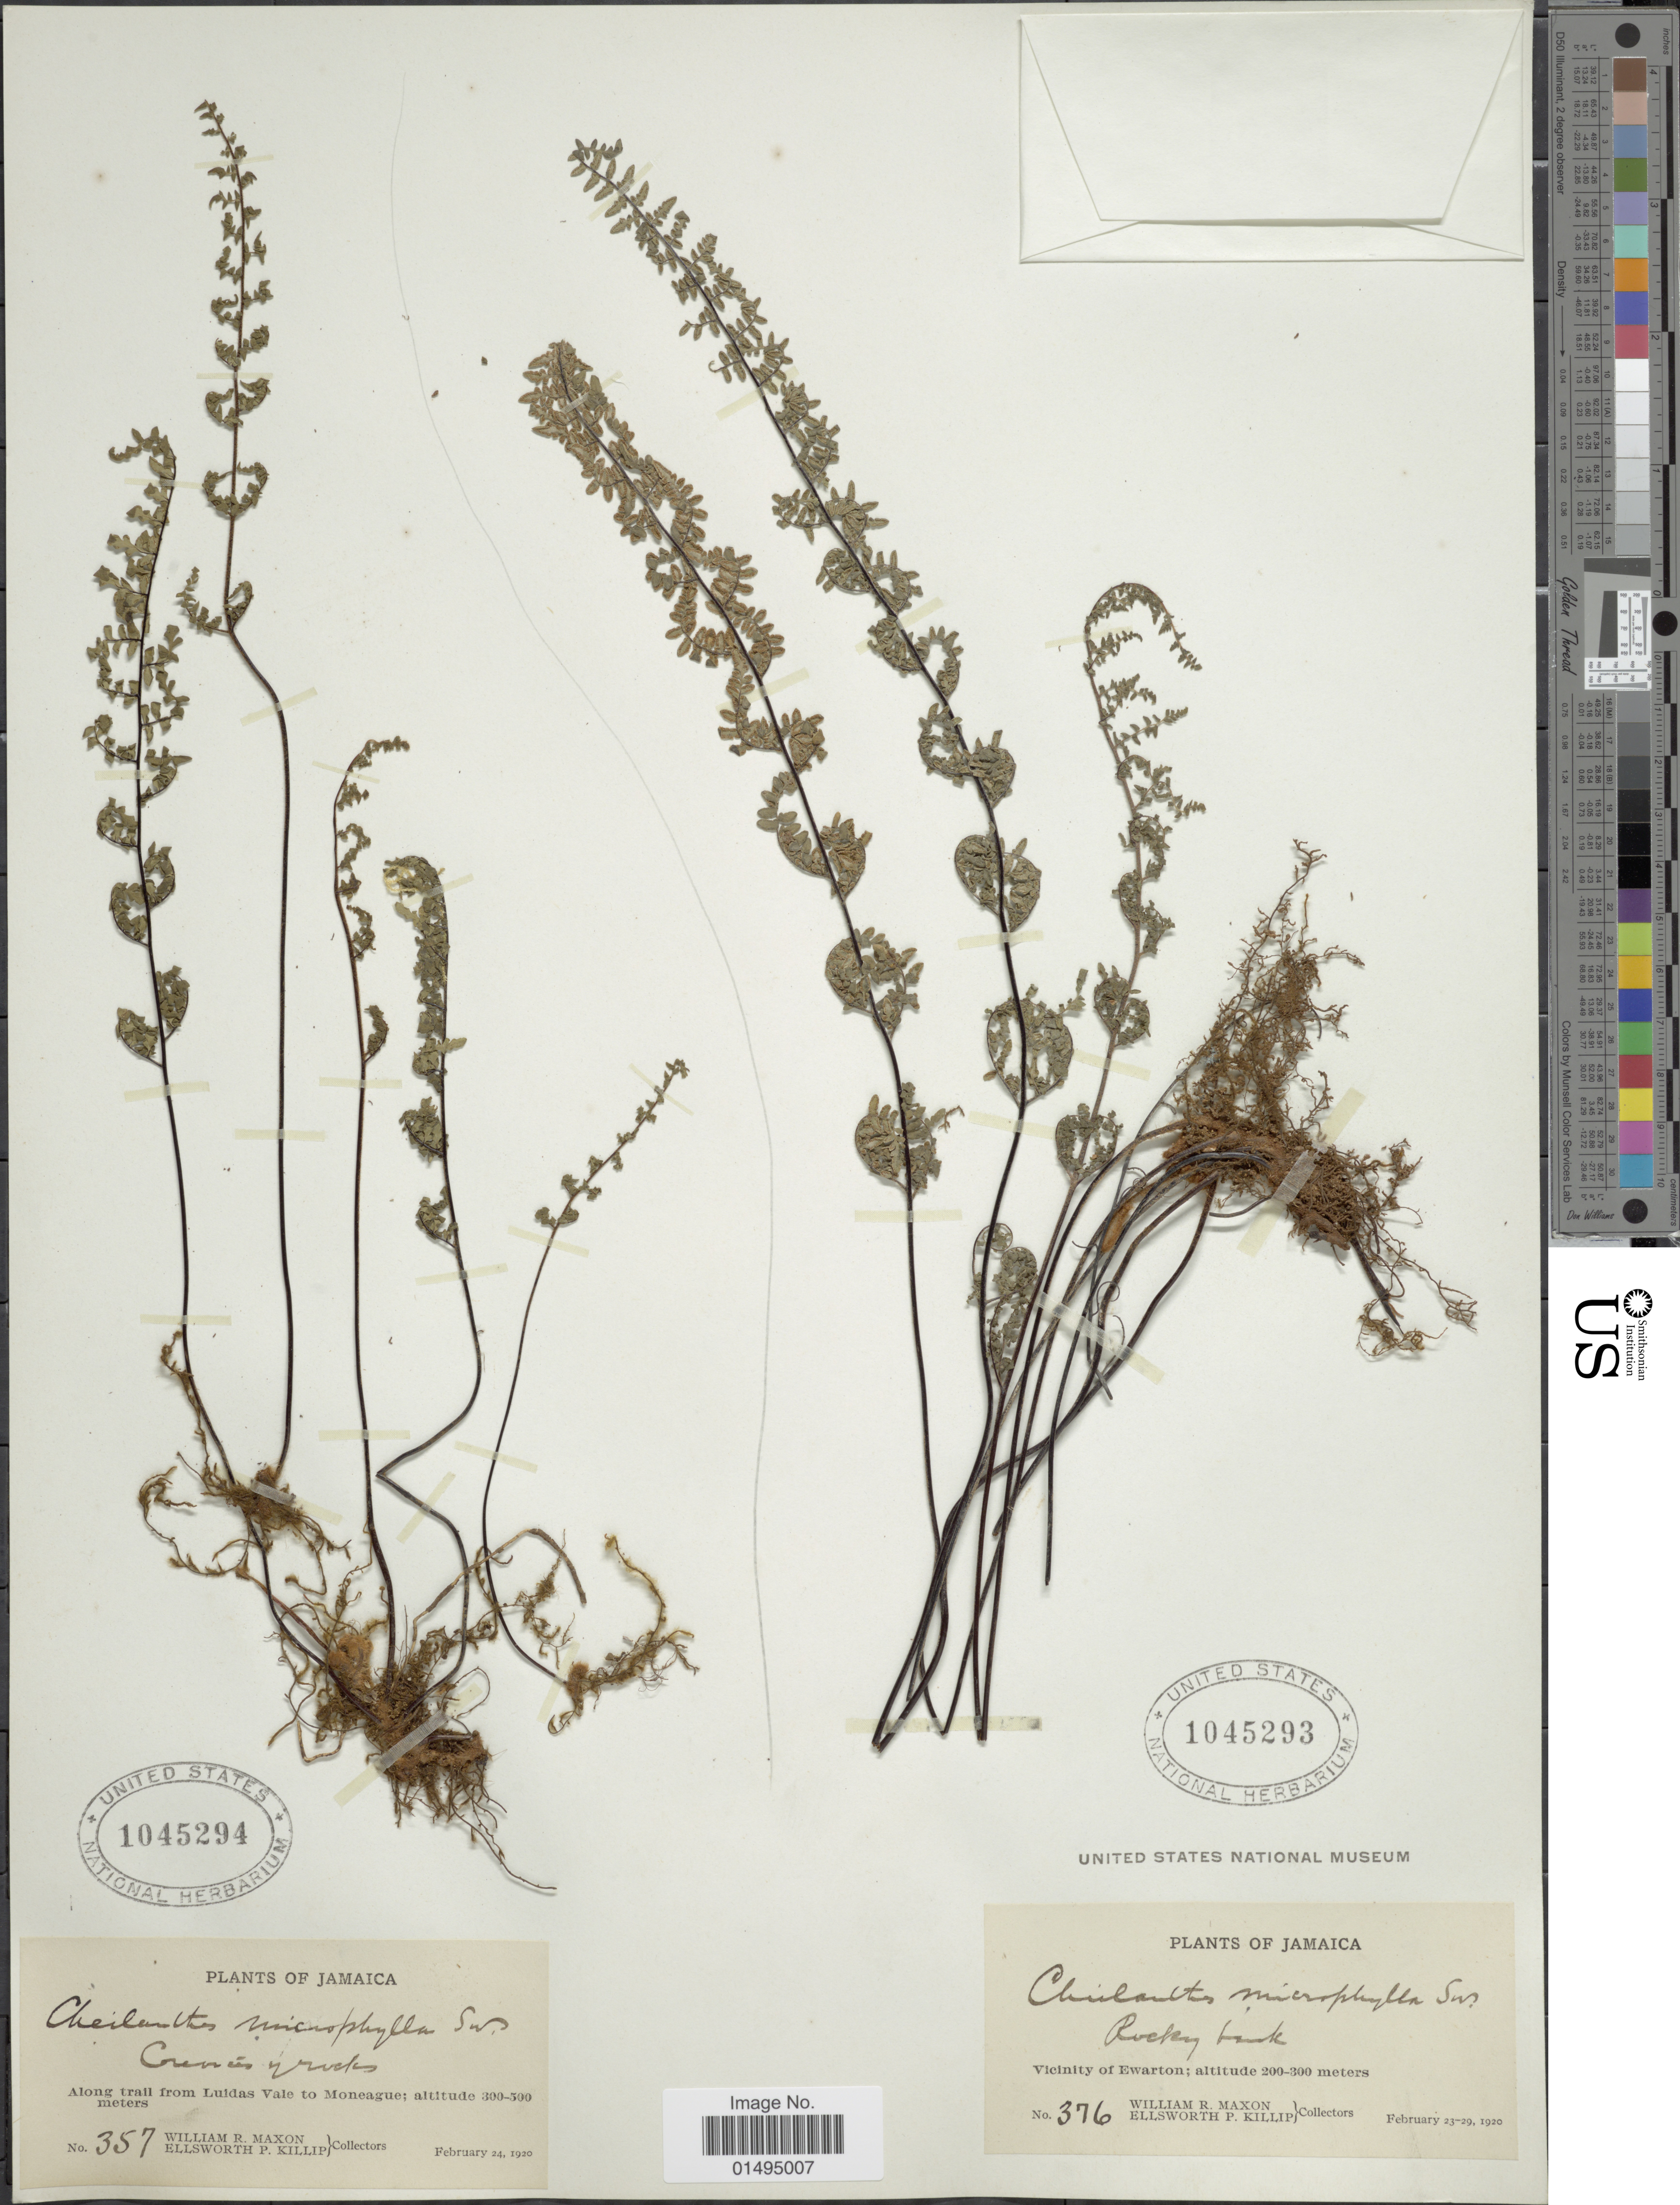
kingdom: Plantae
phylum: Tracheophyta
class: Polypodiopsida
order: Polypodiales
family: Pteridaceae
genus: Myriopteris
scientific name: Myriopteris microphylla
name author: (Sw.) Grusz & Windham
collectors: W. R. Maxon & E. P. Killip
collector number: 357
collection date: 1920-02-24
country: Jamaica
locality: Jamaica, along trail from Luidas Vale to Moneague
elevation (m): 300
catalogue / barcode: US 1045294